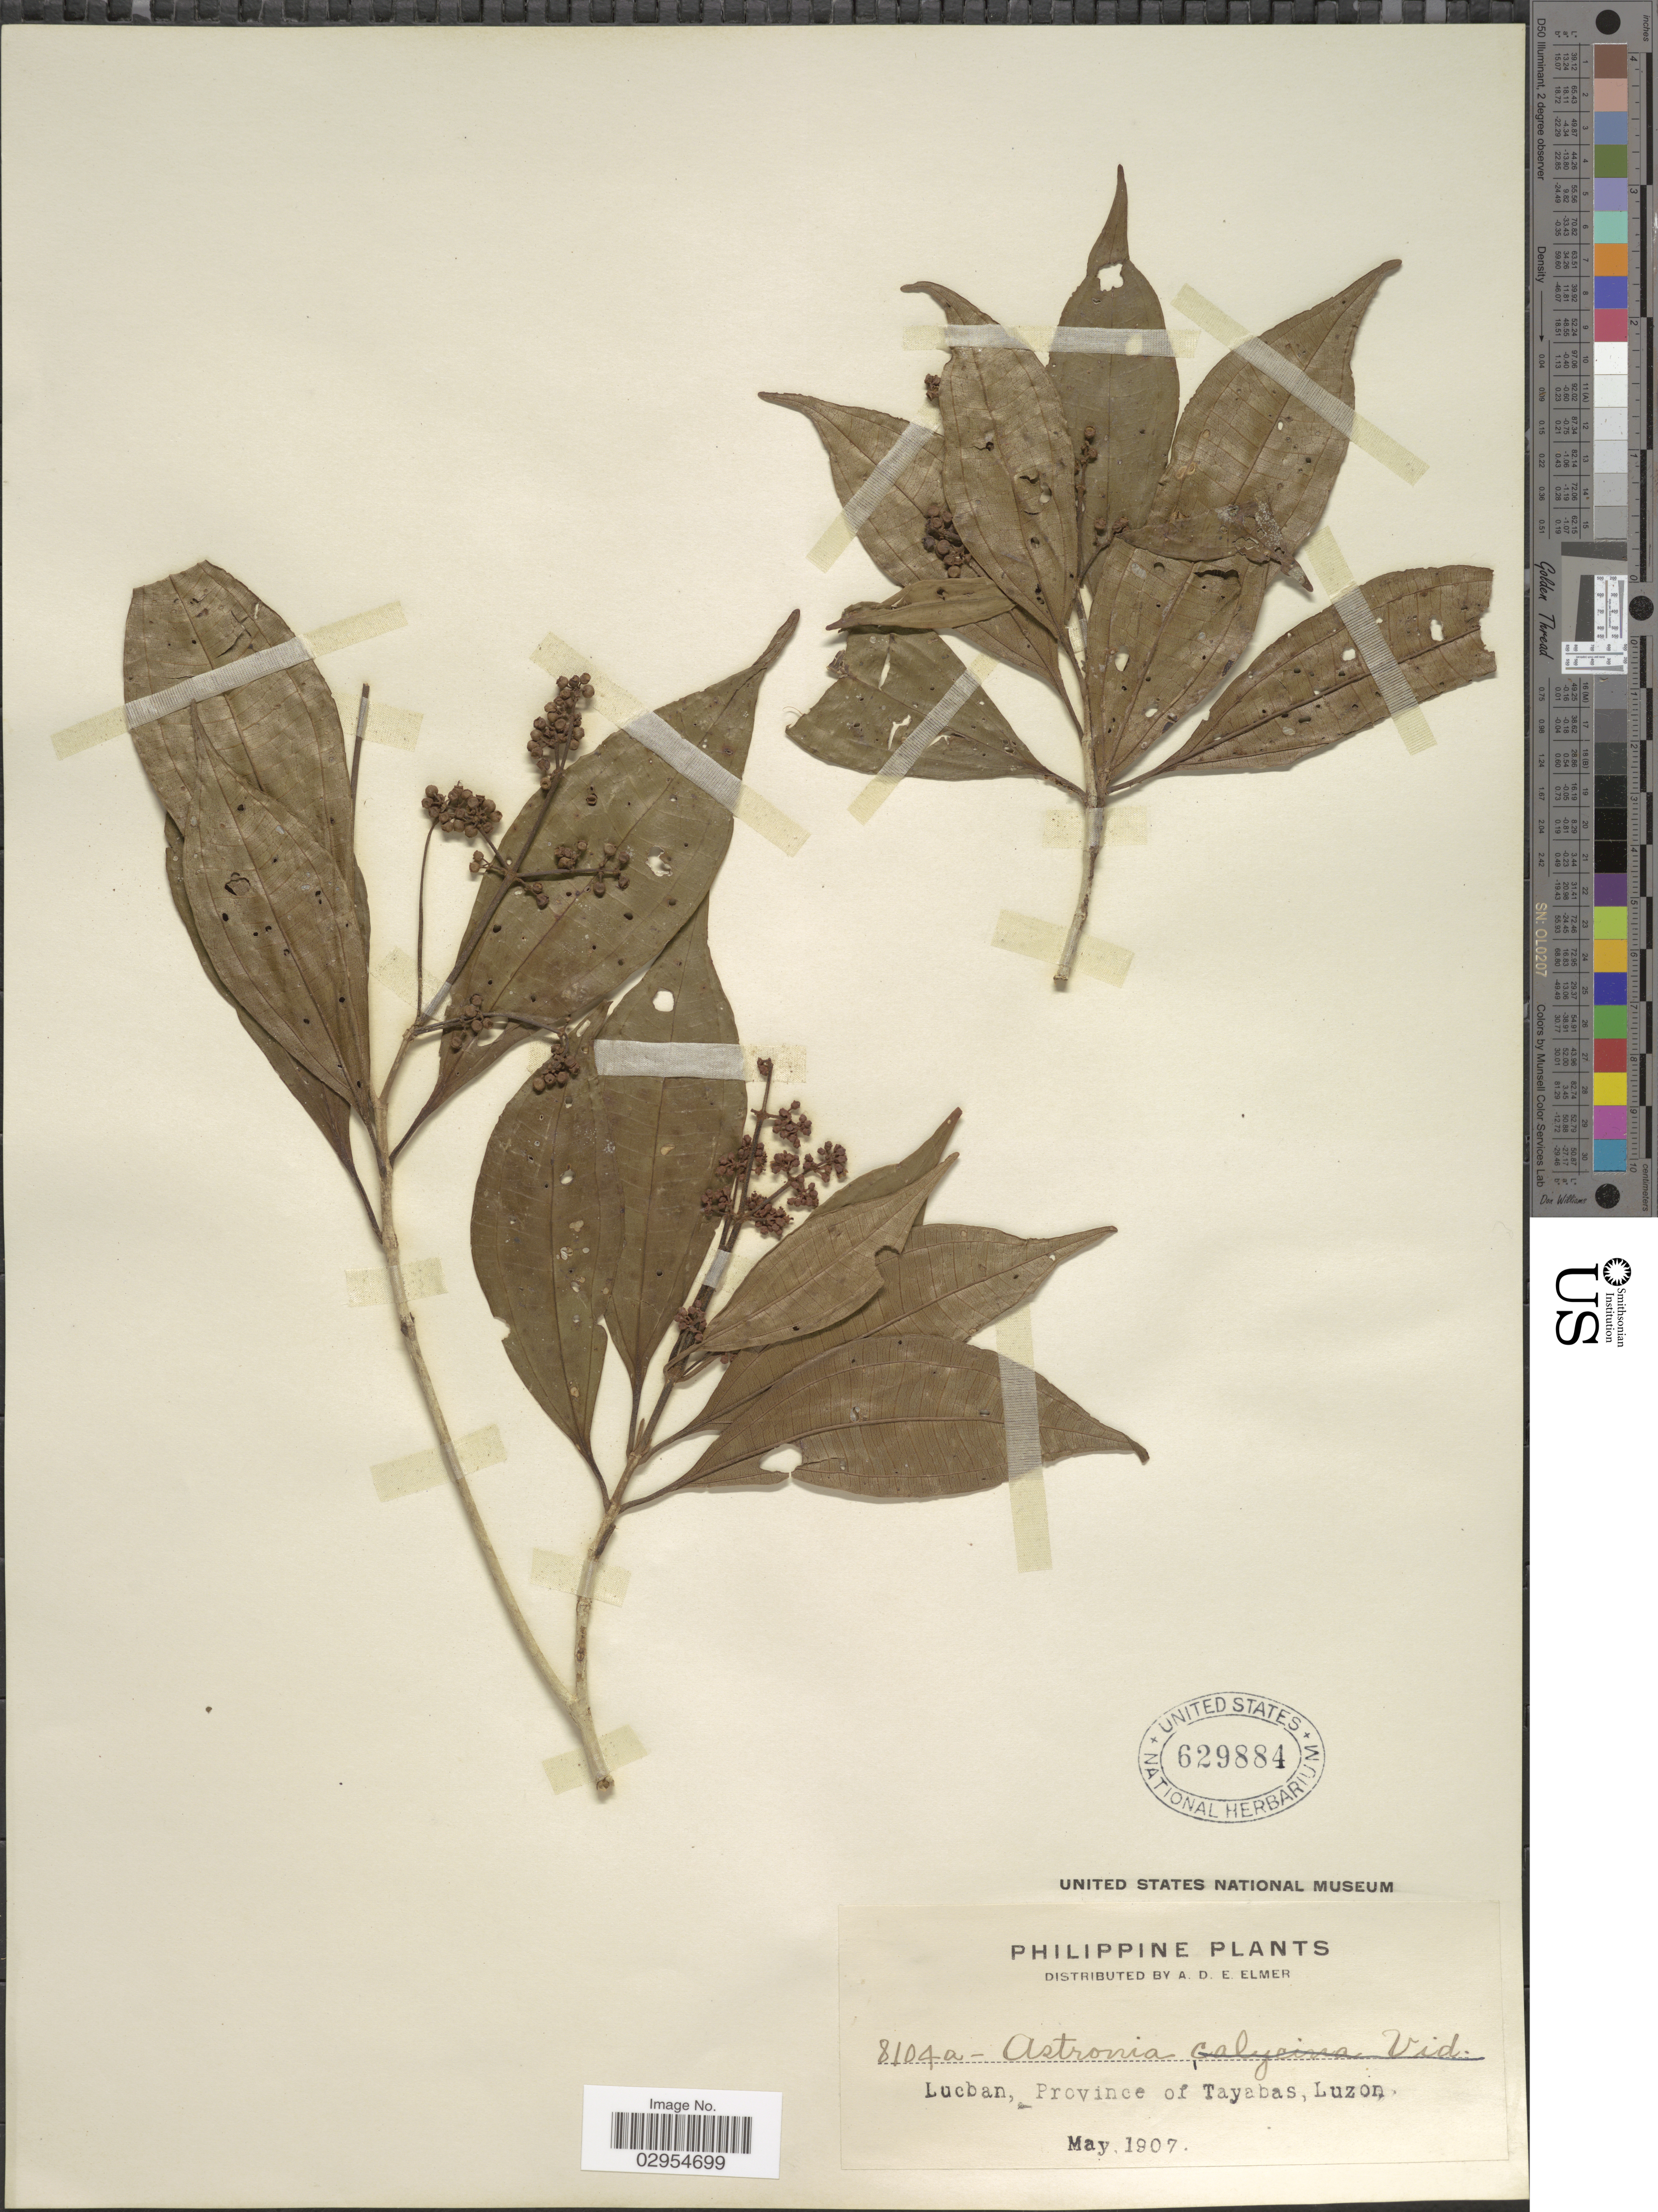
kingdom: Plantae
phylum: Tracheophyta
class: Magnoliopsida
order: Myrtales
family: Melastomataceae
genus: Astronia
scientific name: Astronia rolfei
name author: S. Vidal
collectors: A. D. E. Elmer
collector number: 8104a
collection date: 1907-05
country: Philippines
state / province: Calabarzon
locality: Lucban, Province of Tayabas, Luzon.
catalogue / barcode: US 629884